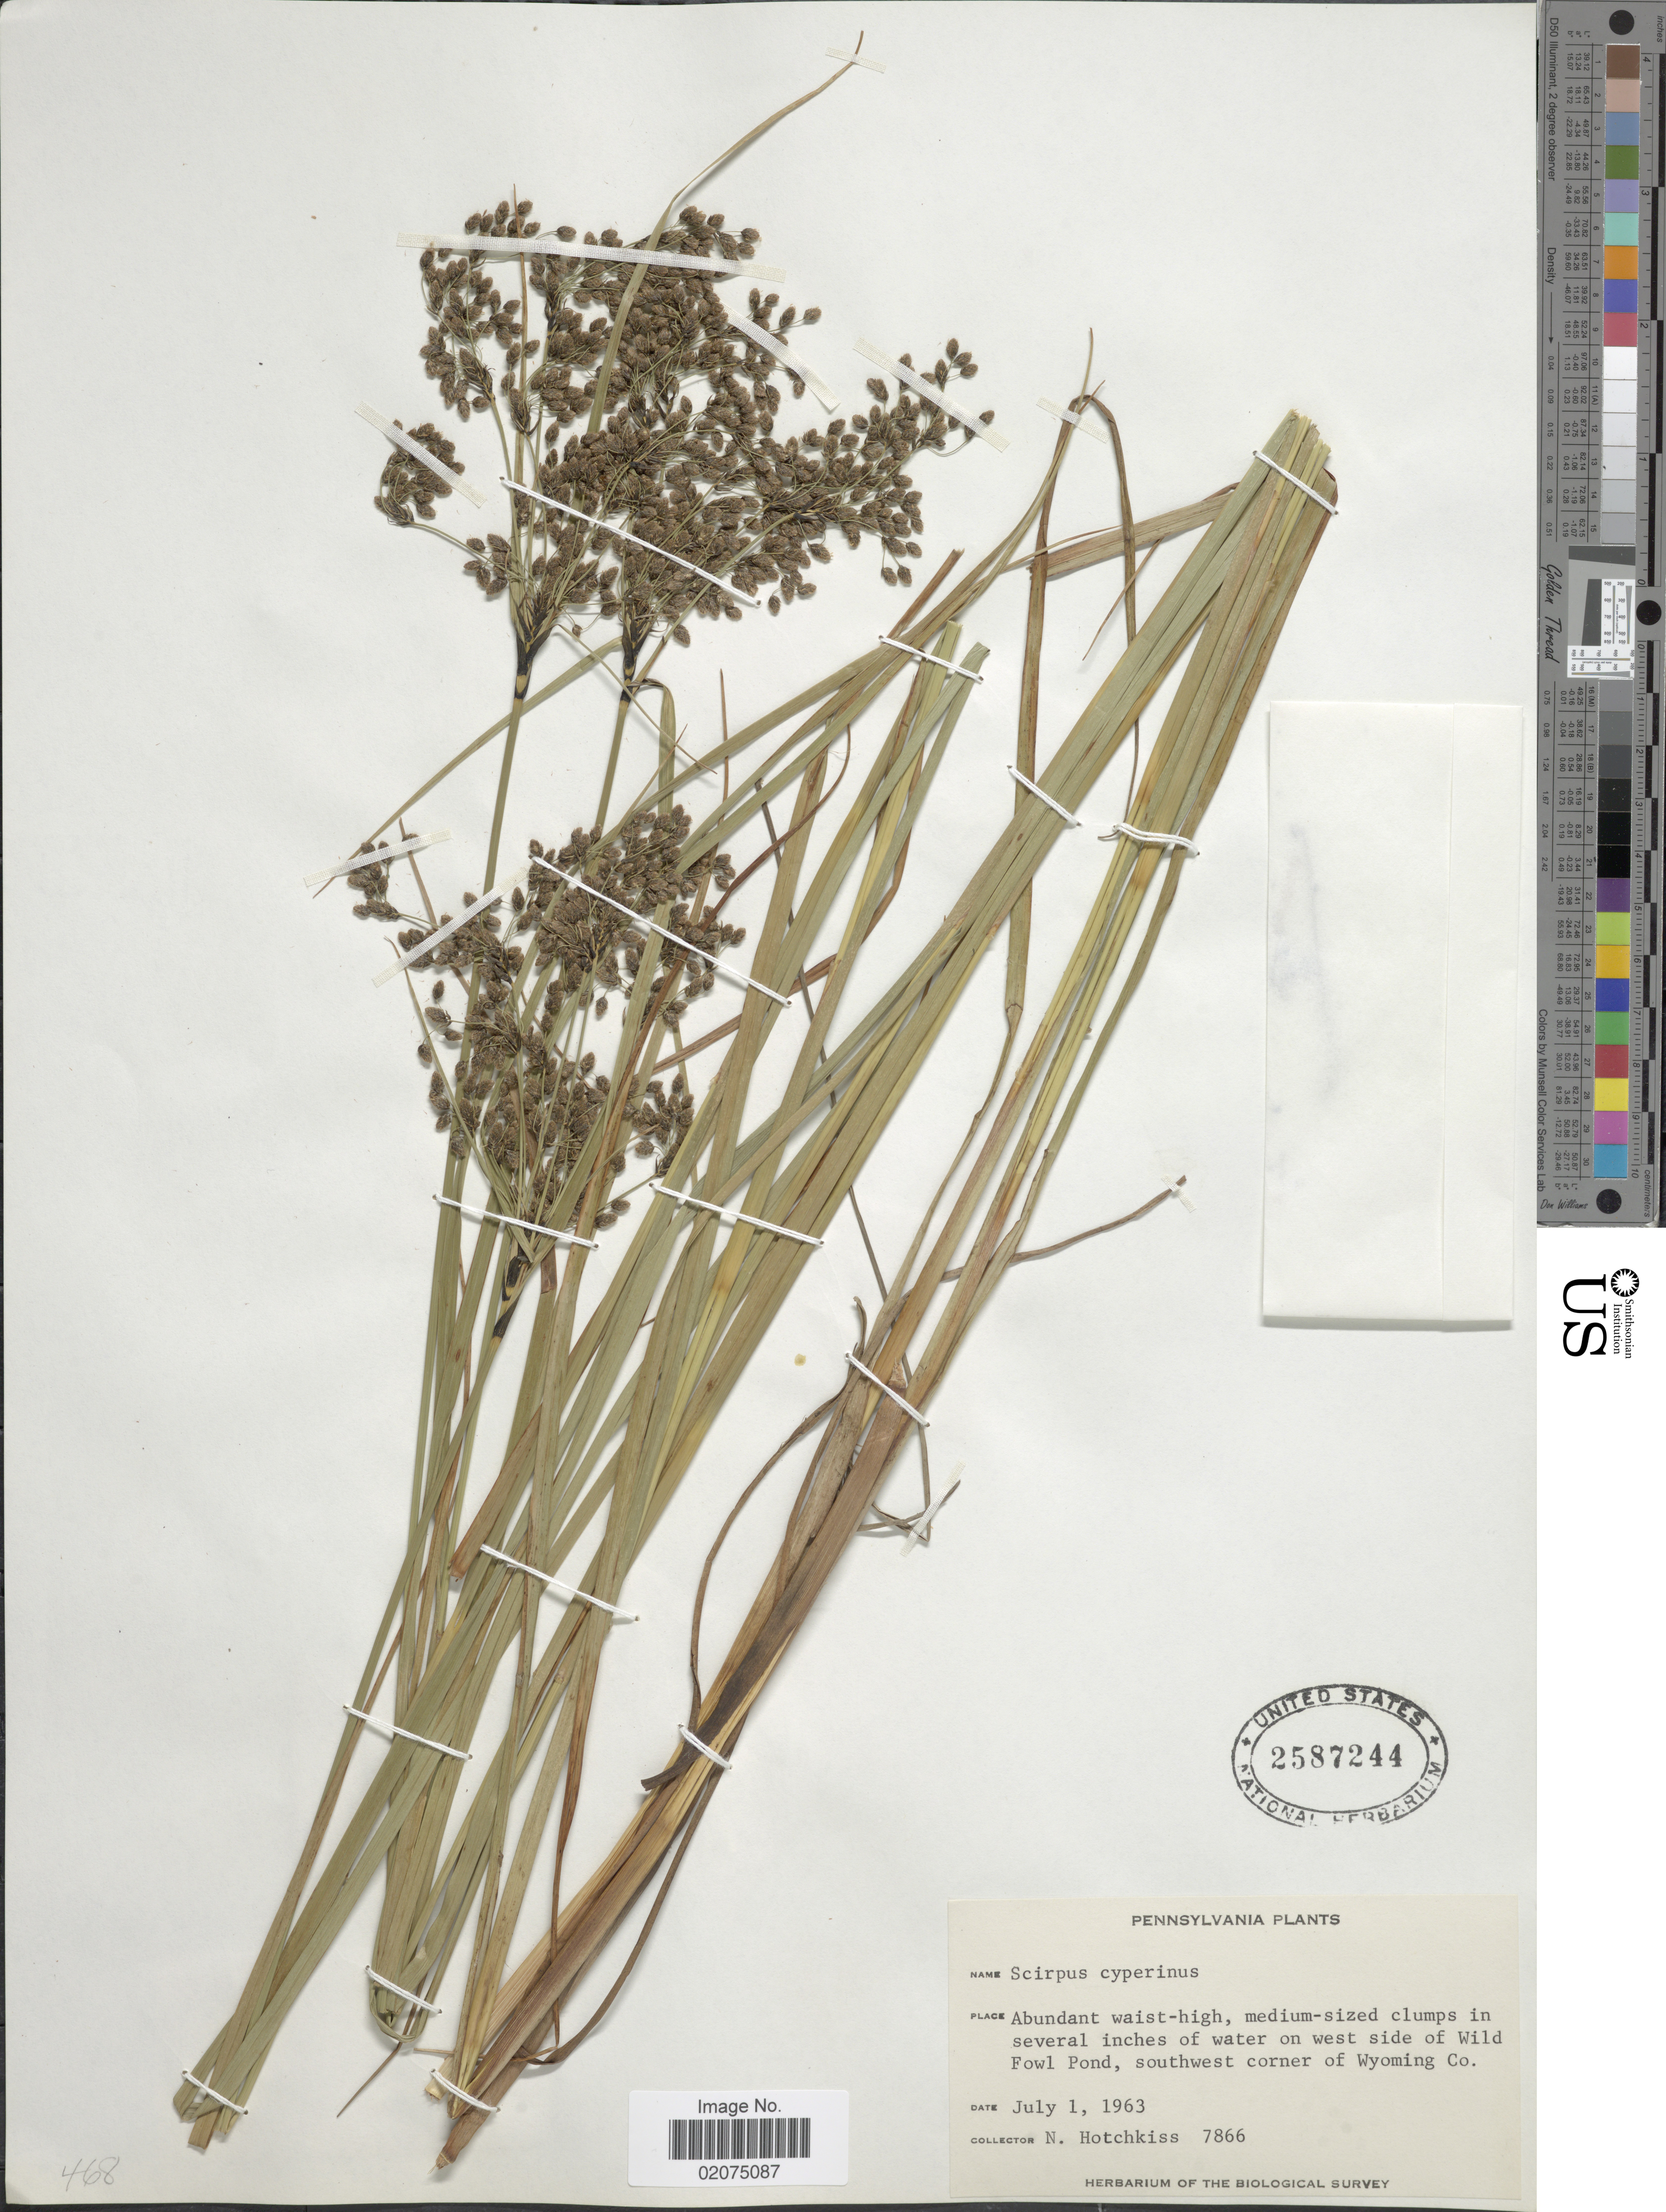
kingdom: Plantae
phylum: Tracheophyta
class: Liliopsida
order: Poales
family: Cyperaceae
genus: Scirpus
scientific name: Scirpus cyperinus (L.) Kunth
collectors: N. Hotchkiss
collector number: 7866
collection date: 1963-07-01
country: United States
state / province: Pennsylvania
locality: West side of Wild Fowl Pond, southwest corner of Wyoming Co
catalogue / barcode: US 2587244